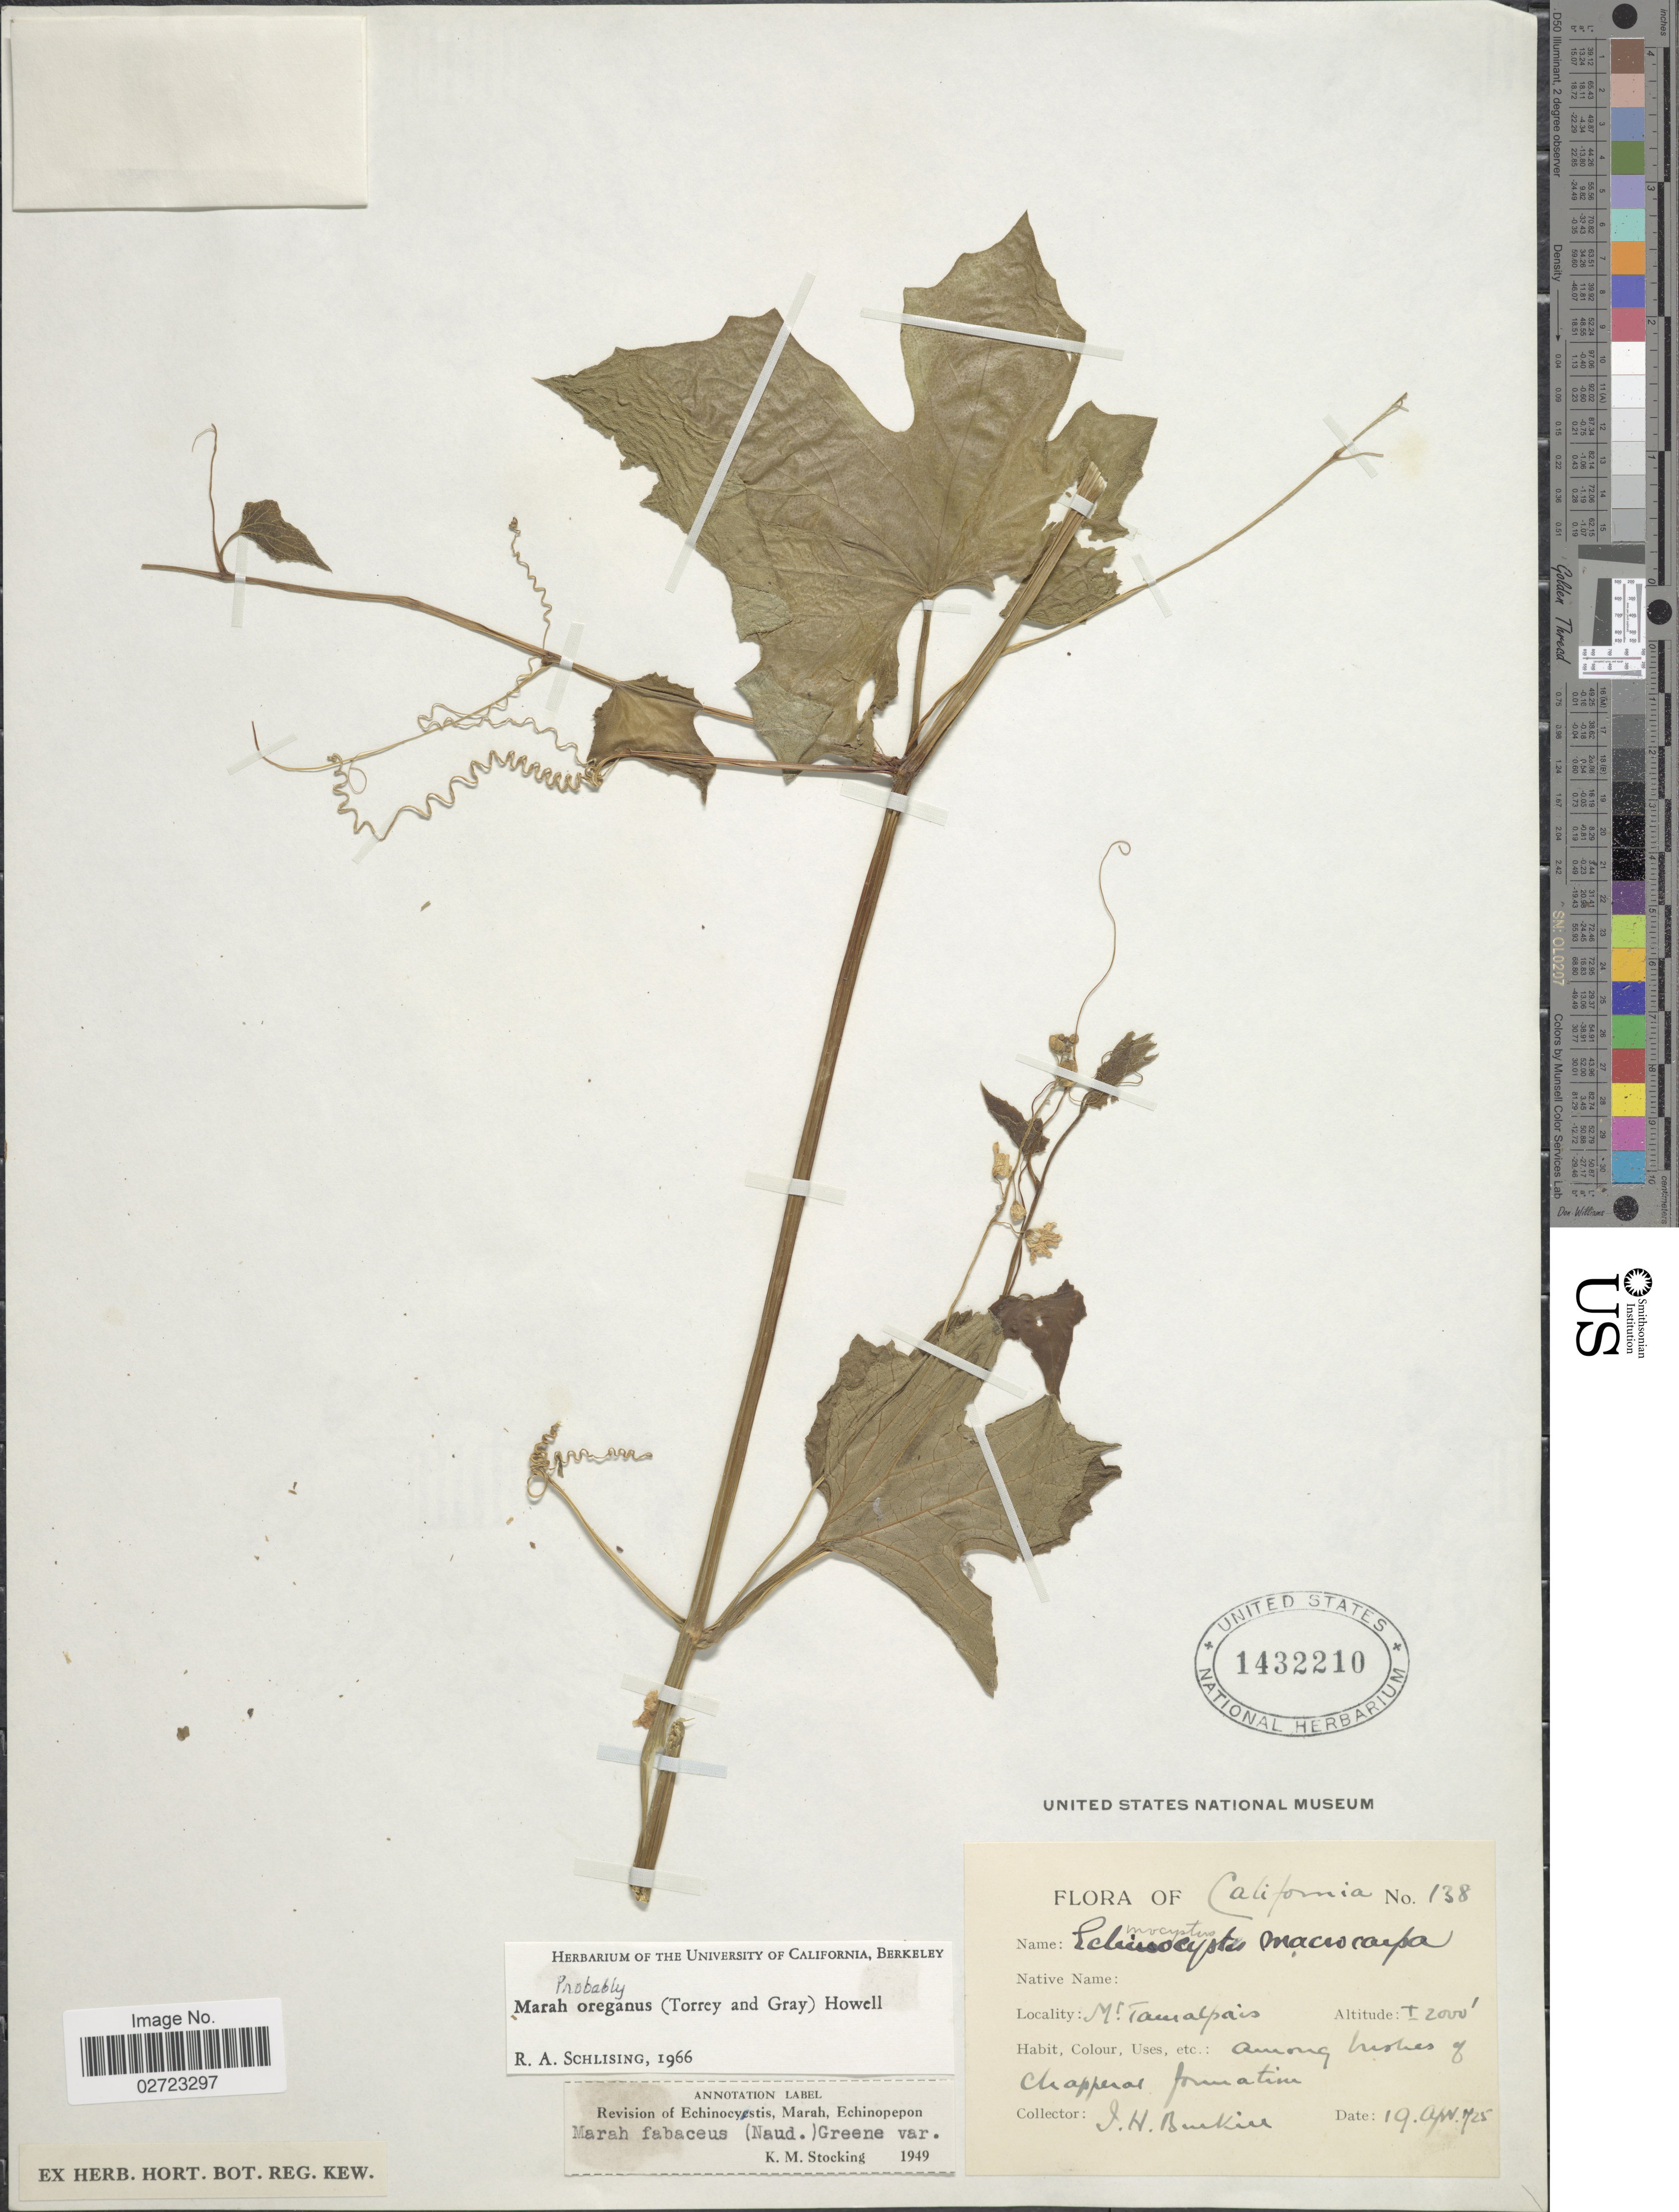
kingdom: Plantae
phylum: Tracheophyta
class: Magnoliopsida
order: Cucurbitales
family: Cucurbitaceae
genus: Marah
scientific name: Marah oregana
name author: (Torr. & A. Gray) Howell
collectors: J. Burkill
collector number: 138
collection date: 1925-04-19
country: United States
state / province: California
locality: Mt. Tamalpais, among bushes of chapperal formation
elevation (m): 610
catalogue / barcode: US 1432210